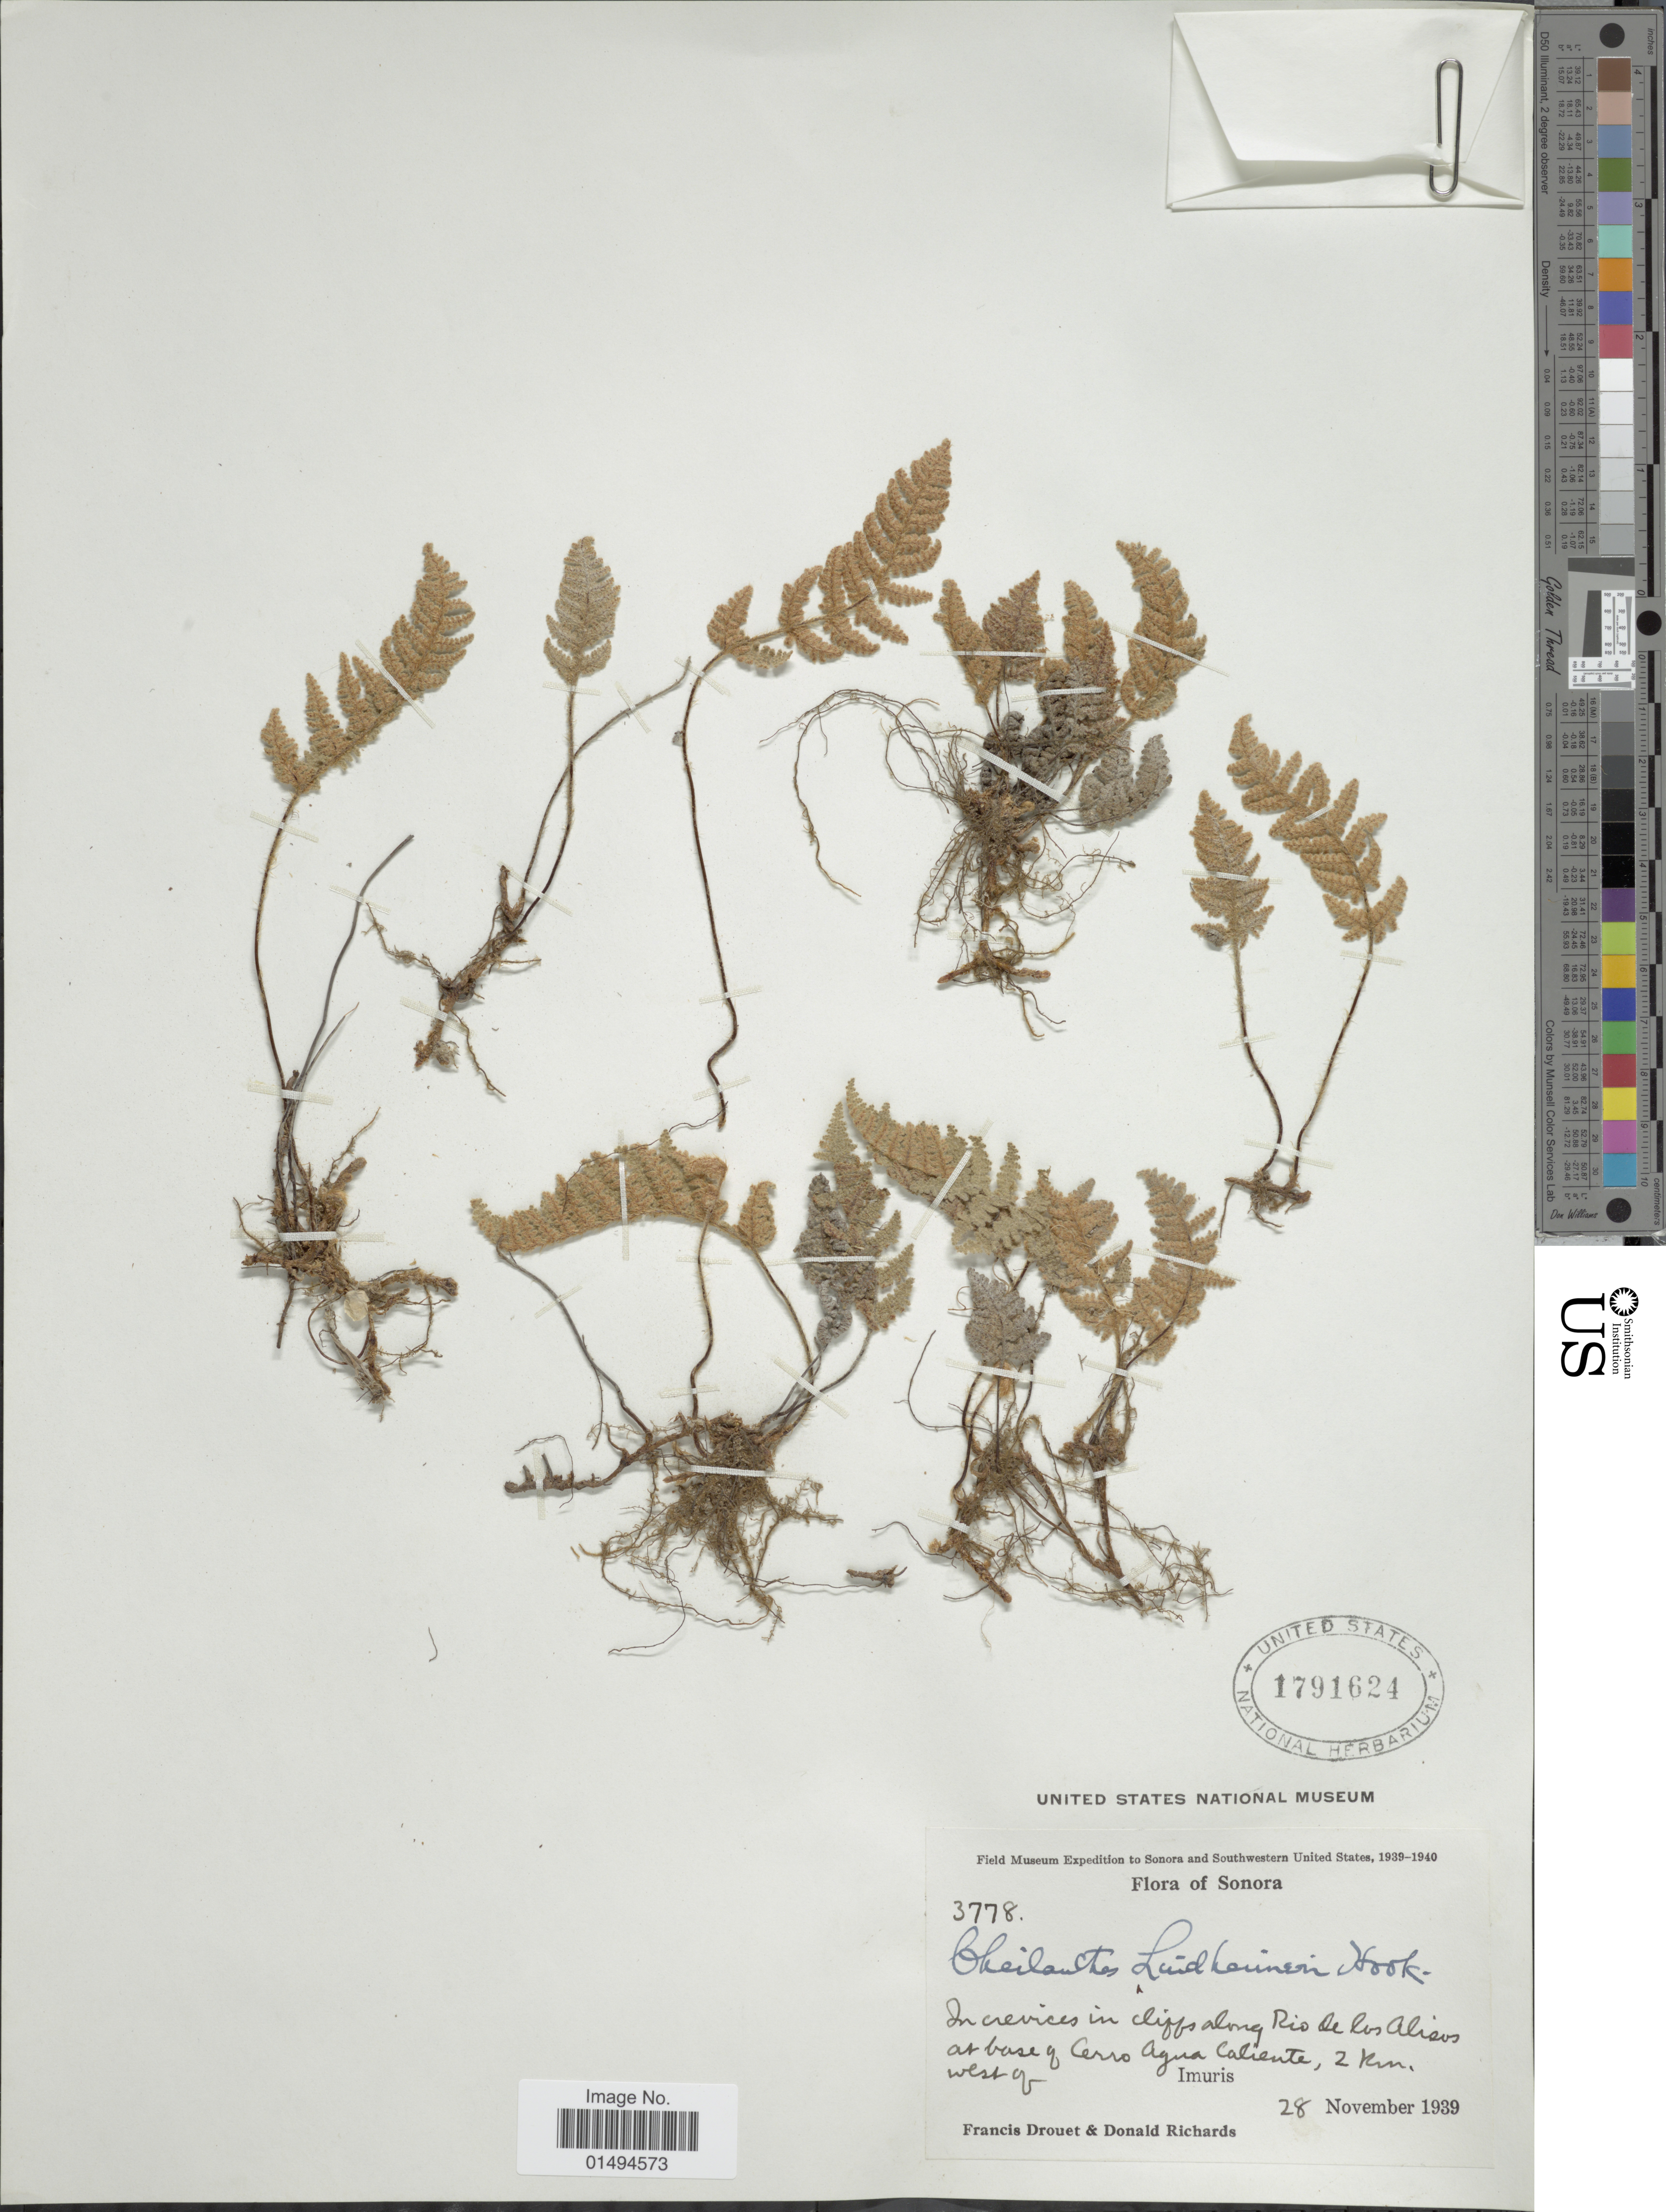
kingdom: Plantae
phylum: Tracheophyta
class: Polypodiopsida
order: Polypodiales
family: Pteridaceae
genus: Myriopteris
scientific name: Myriopteris lindheimeri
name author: (Hook.) J. Sm.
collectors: F. E. Drouet & D. Richards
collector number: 3778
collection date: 1939-11-26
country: Mexico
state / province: Sonora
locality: In crevices in cliffs along Rio de Los Alisos at base of Cerro Agua Caliente, 2 km. west of Imuris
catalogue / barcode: US 1791624